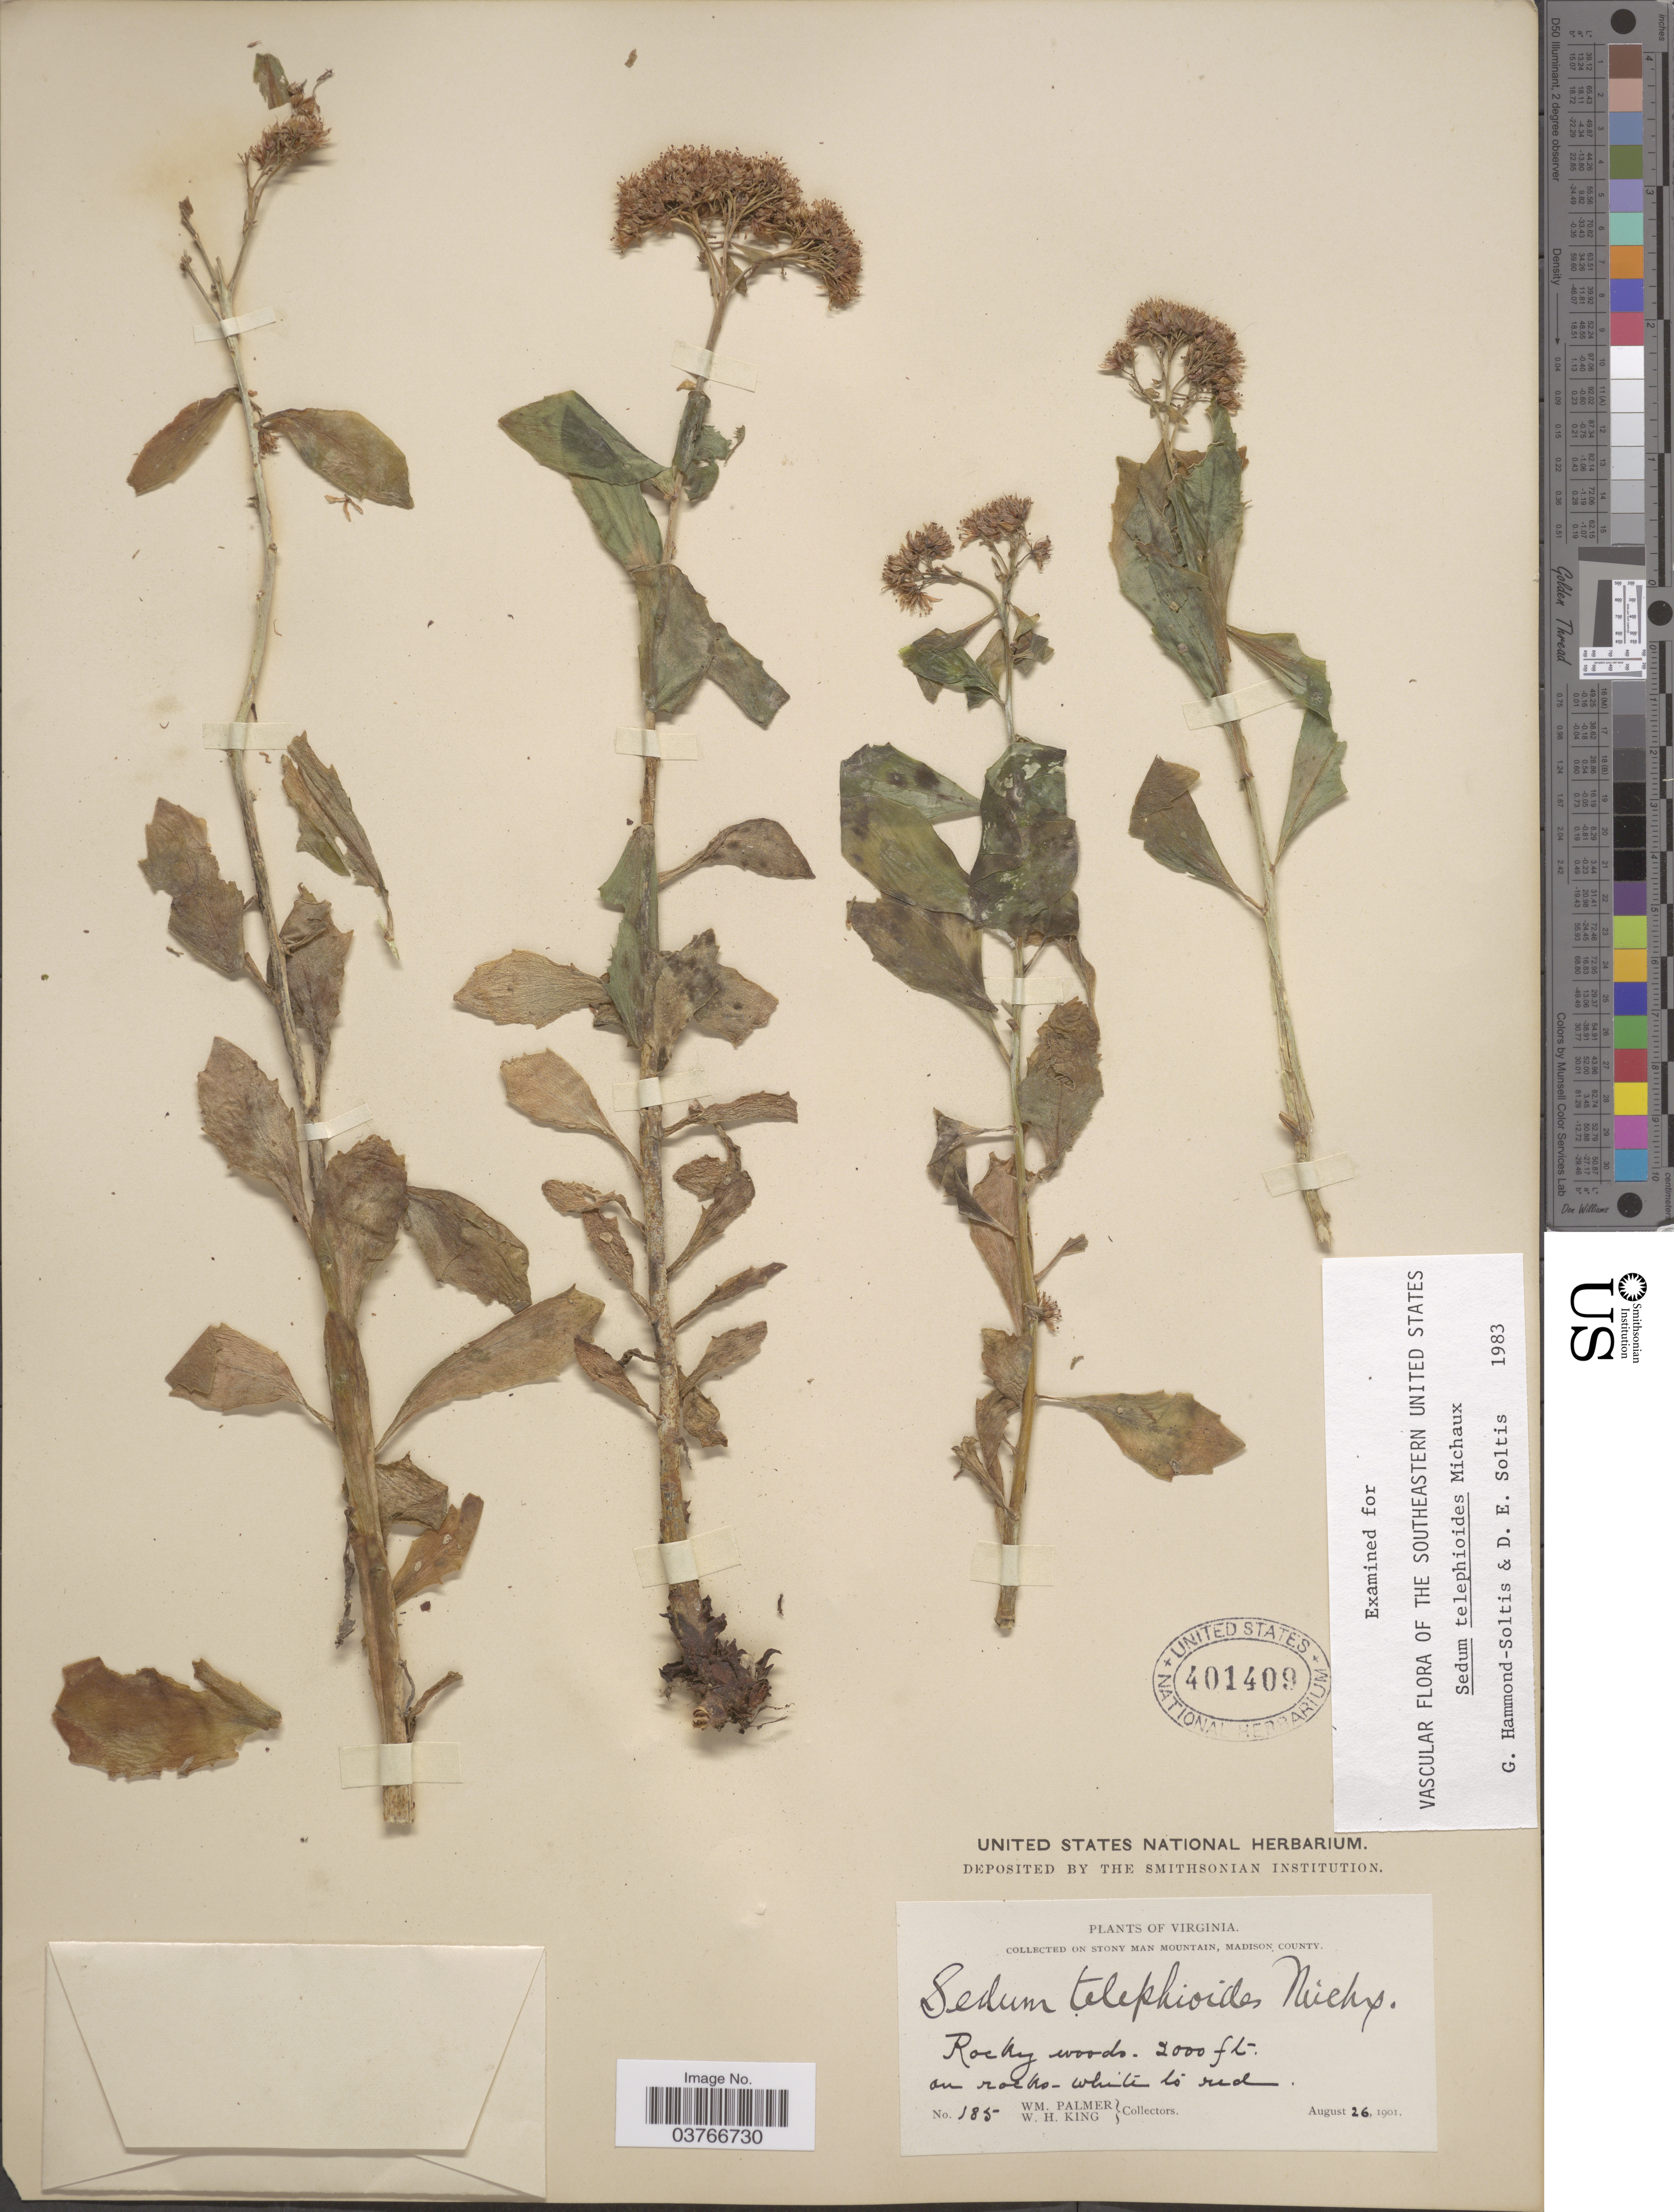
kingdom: Plantae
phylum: Tracheophyta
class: Magnoliopsida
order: Saxifragales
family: Crassulaceae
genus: Hylotelephium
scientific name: Hylotelephium telephioides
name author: (Michx.) H. Ohba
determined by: Strong, Mark T., (BOT), Smithsonian Institution - National Museum of Natural History (UNITED STATES)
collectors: W. Palmer & W. H. King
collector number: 185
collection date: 1901-08-26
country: United States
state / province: Virginia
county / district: Madison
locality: On Stony Man Mountain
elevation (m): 610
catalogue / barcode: US 401409